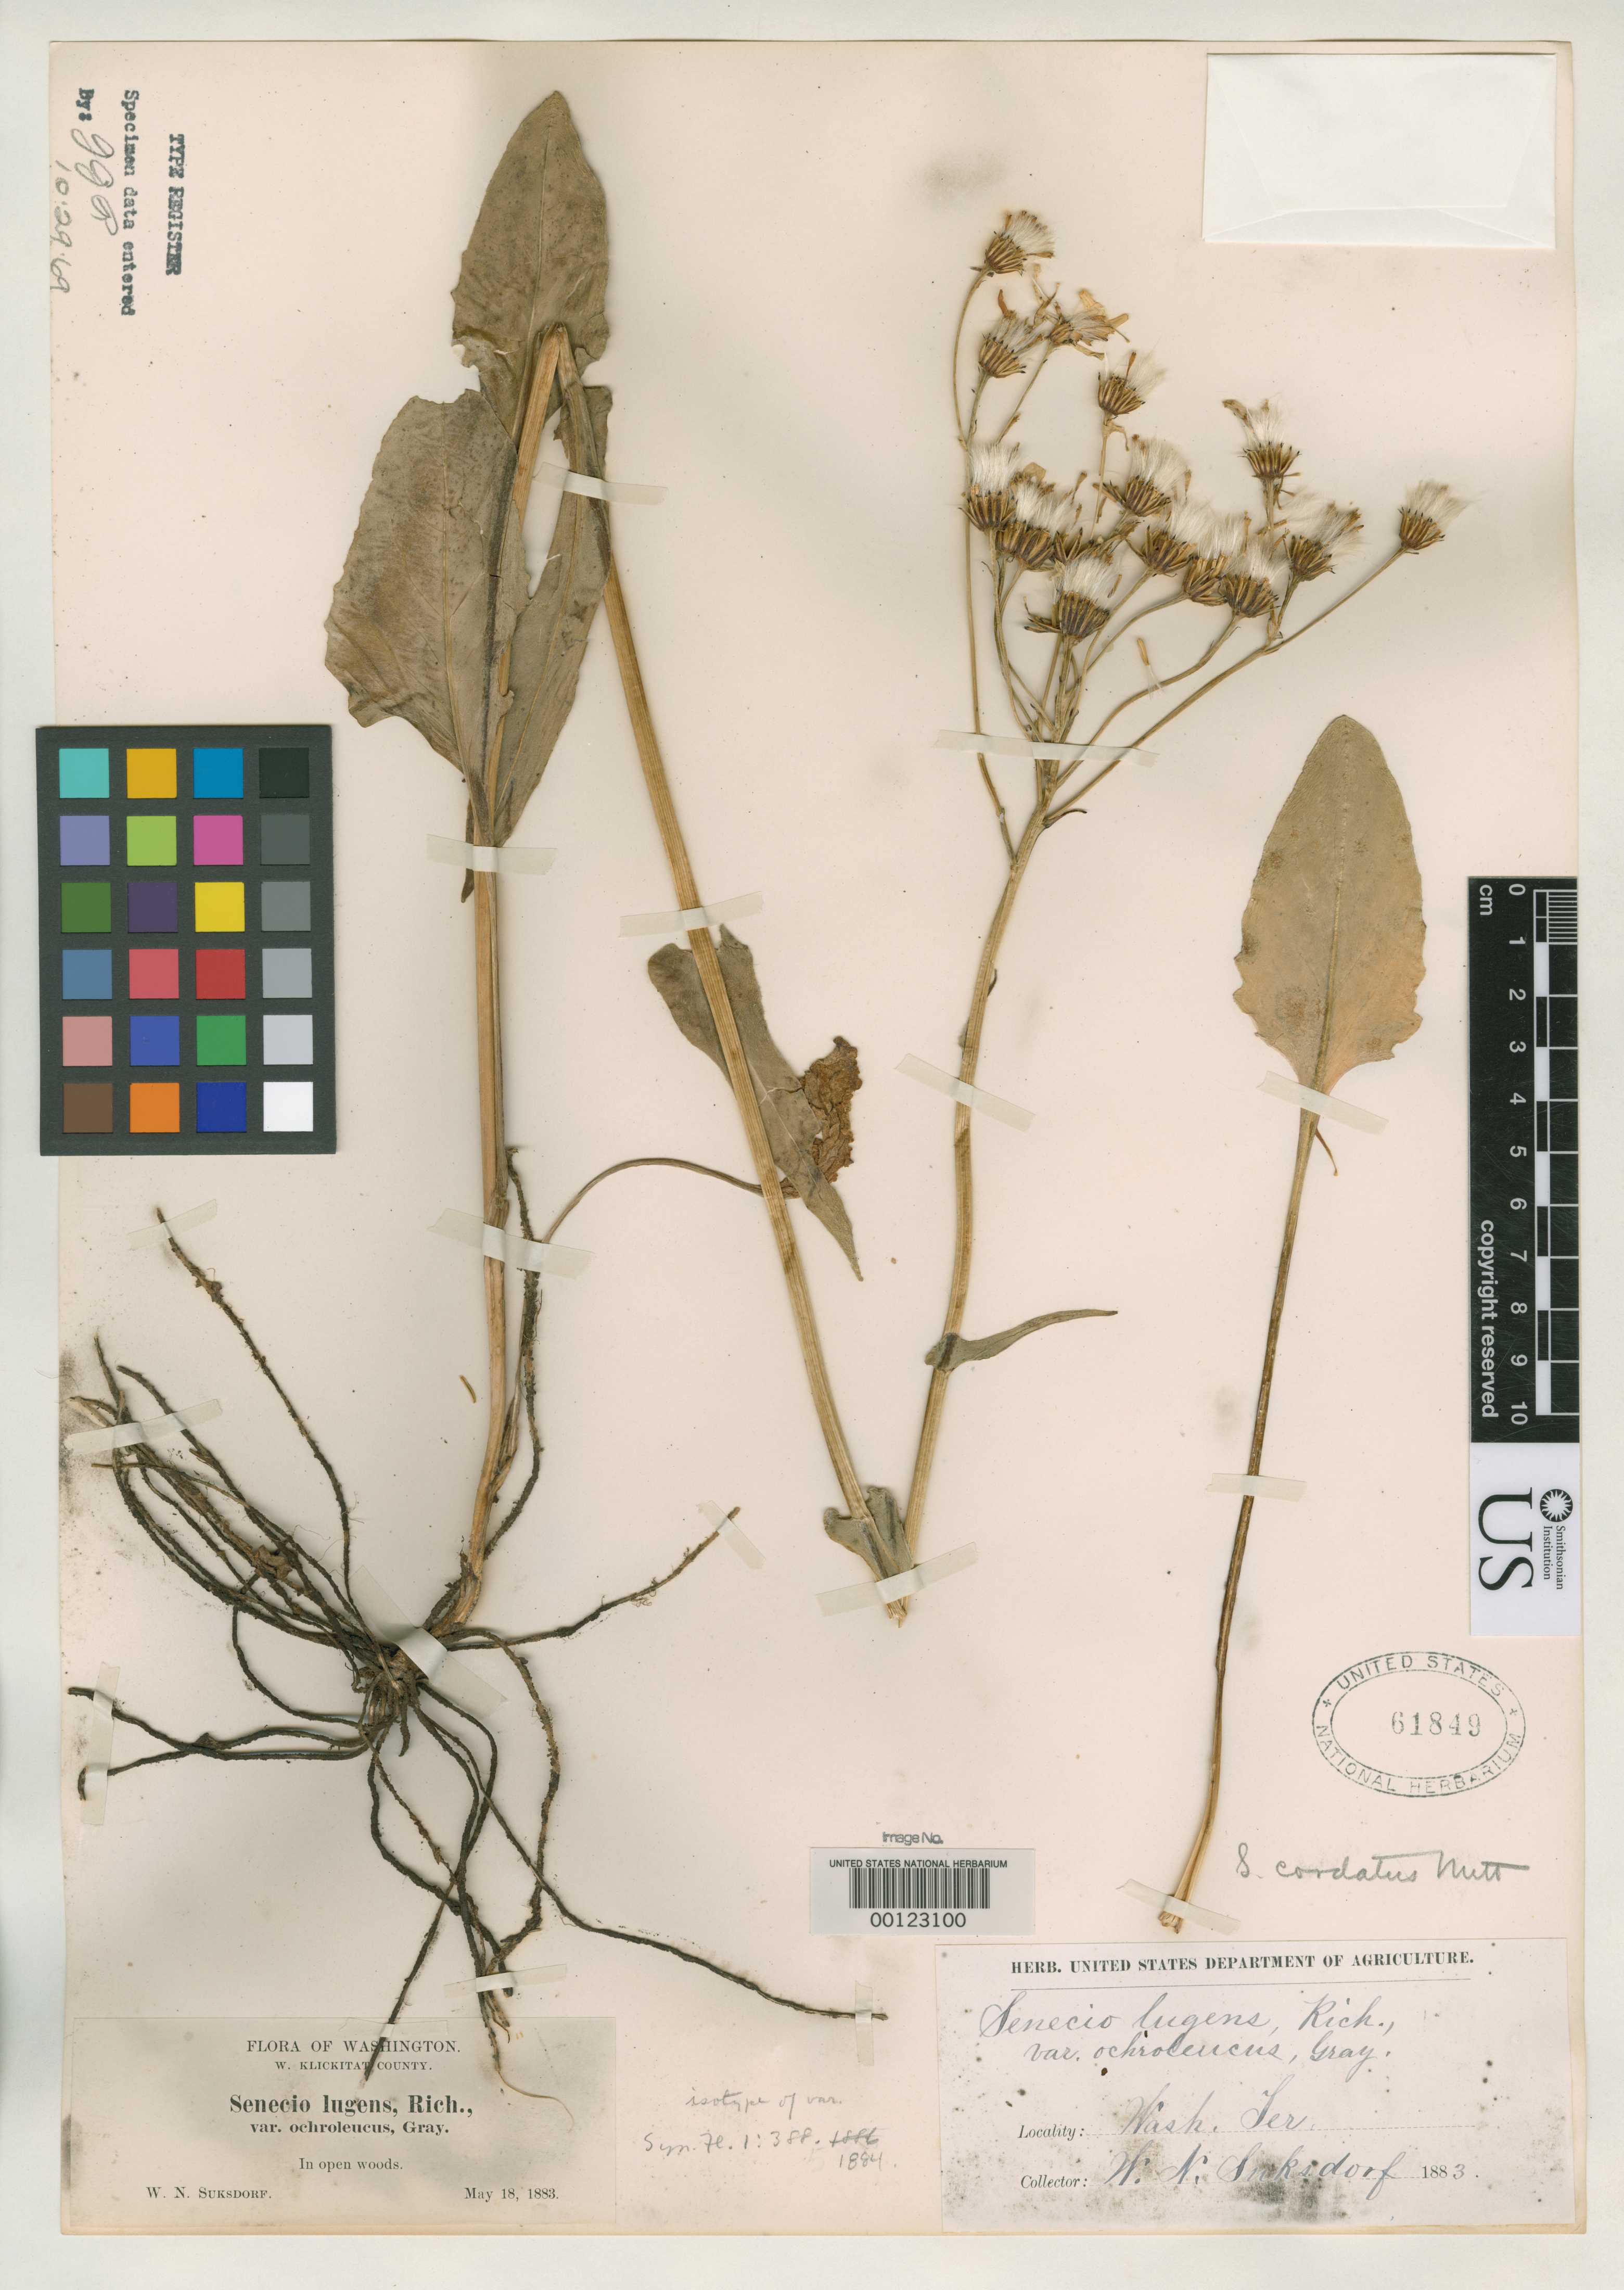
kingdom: Plantae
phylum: Tracheophyta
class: Magnoliopsida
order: Asterales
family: Asteraceae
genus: Senecio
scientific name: Senecio lugens var. ochroleucus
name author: A. Gray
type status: Isotype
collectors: W. N. Suksdorf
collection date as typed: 18 May 1883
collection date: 1883-05-18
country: United States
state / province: Washington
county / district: Klickitat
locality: Columbia River.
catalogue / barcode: US 61849